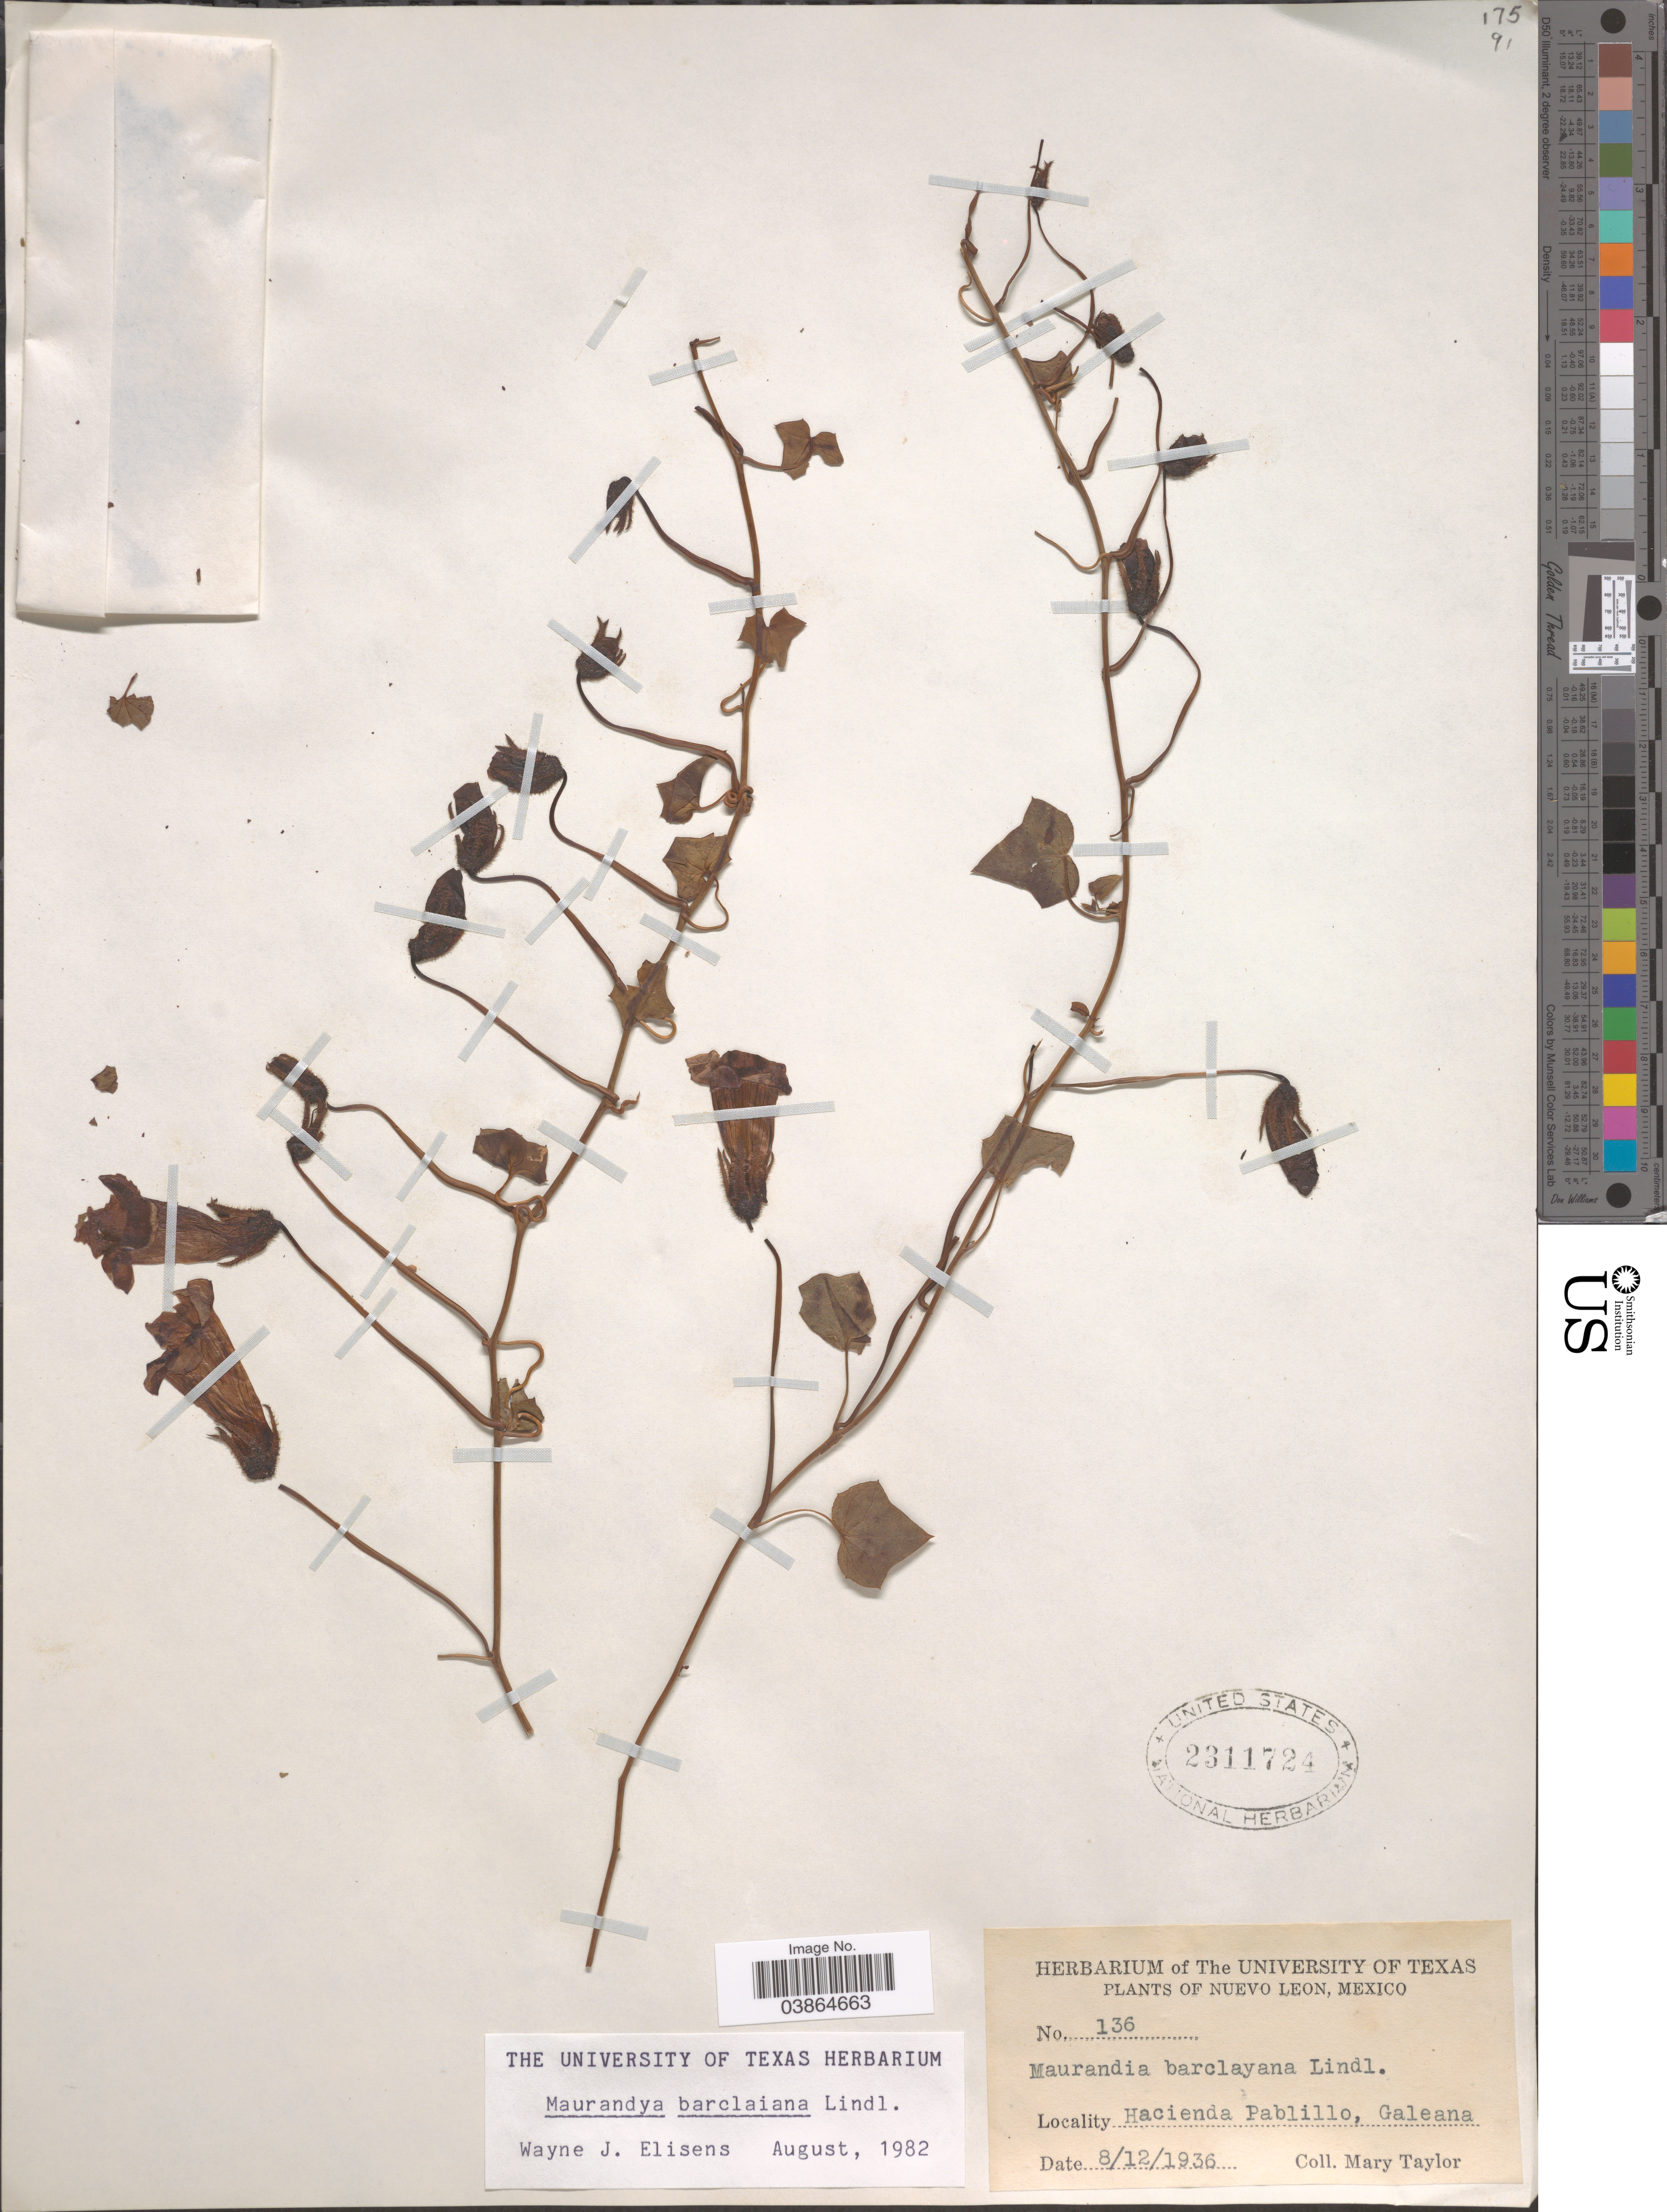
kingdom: Plantae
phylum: Tracheophyta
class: Magnoliopsida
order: Lamiales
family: Plantaginaceae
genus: Maurandya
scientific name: Maurandya barclayana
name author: Lindl.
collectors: M. S. Taylor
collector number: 136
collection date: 1936-12-08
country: Mexico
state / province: Nuevo León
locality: Hacienda Pablillo, Galeana.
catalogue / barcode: US 2311724